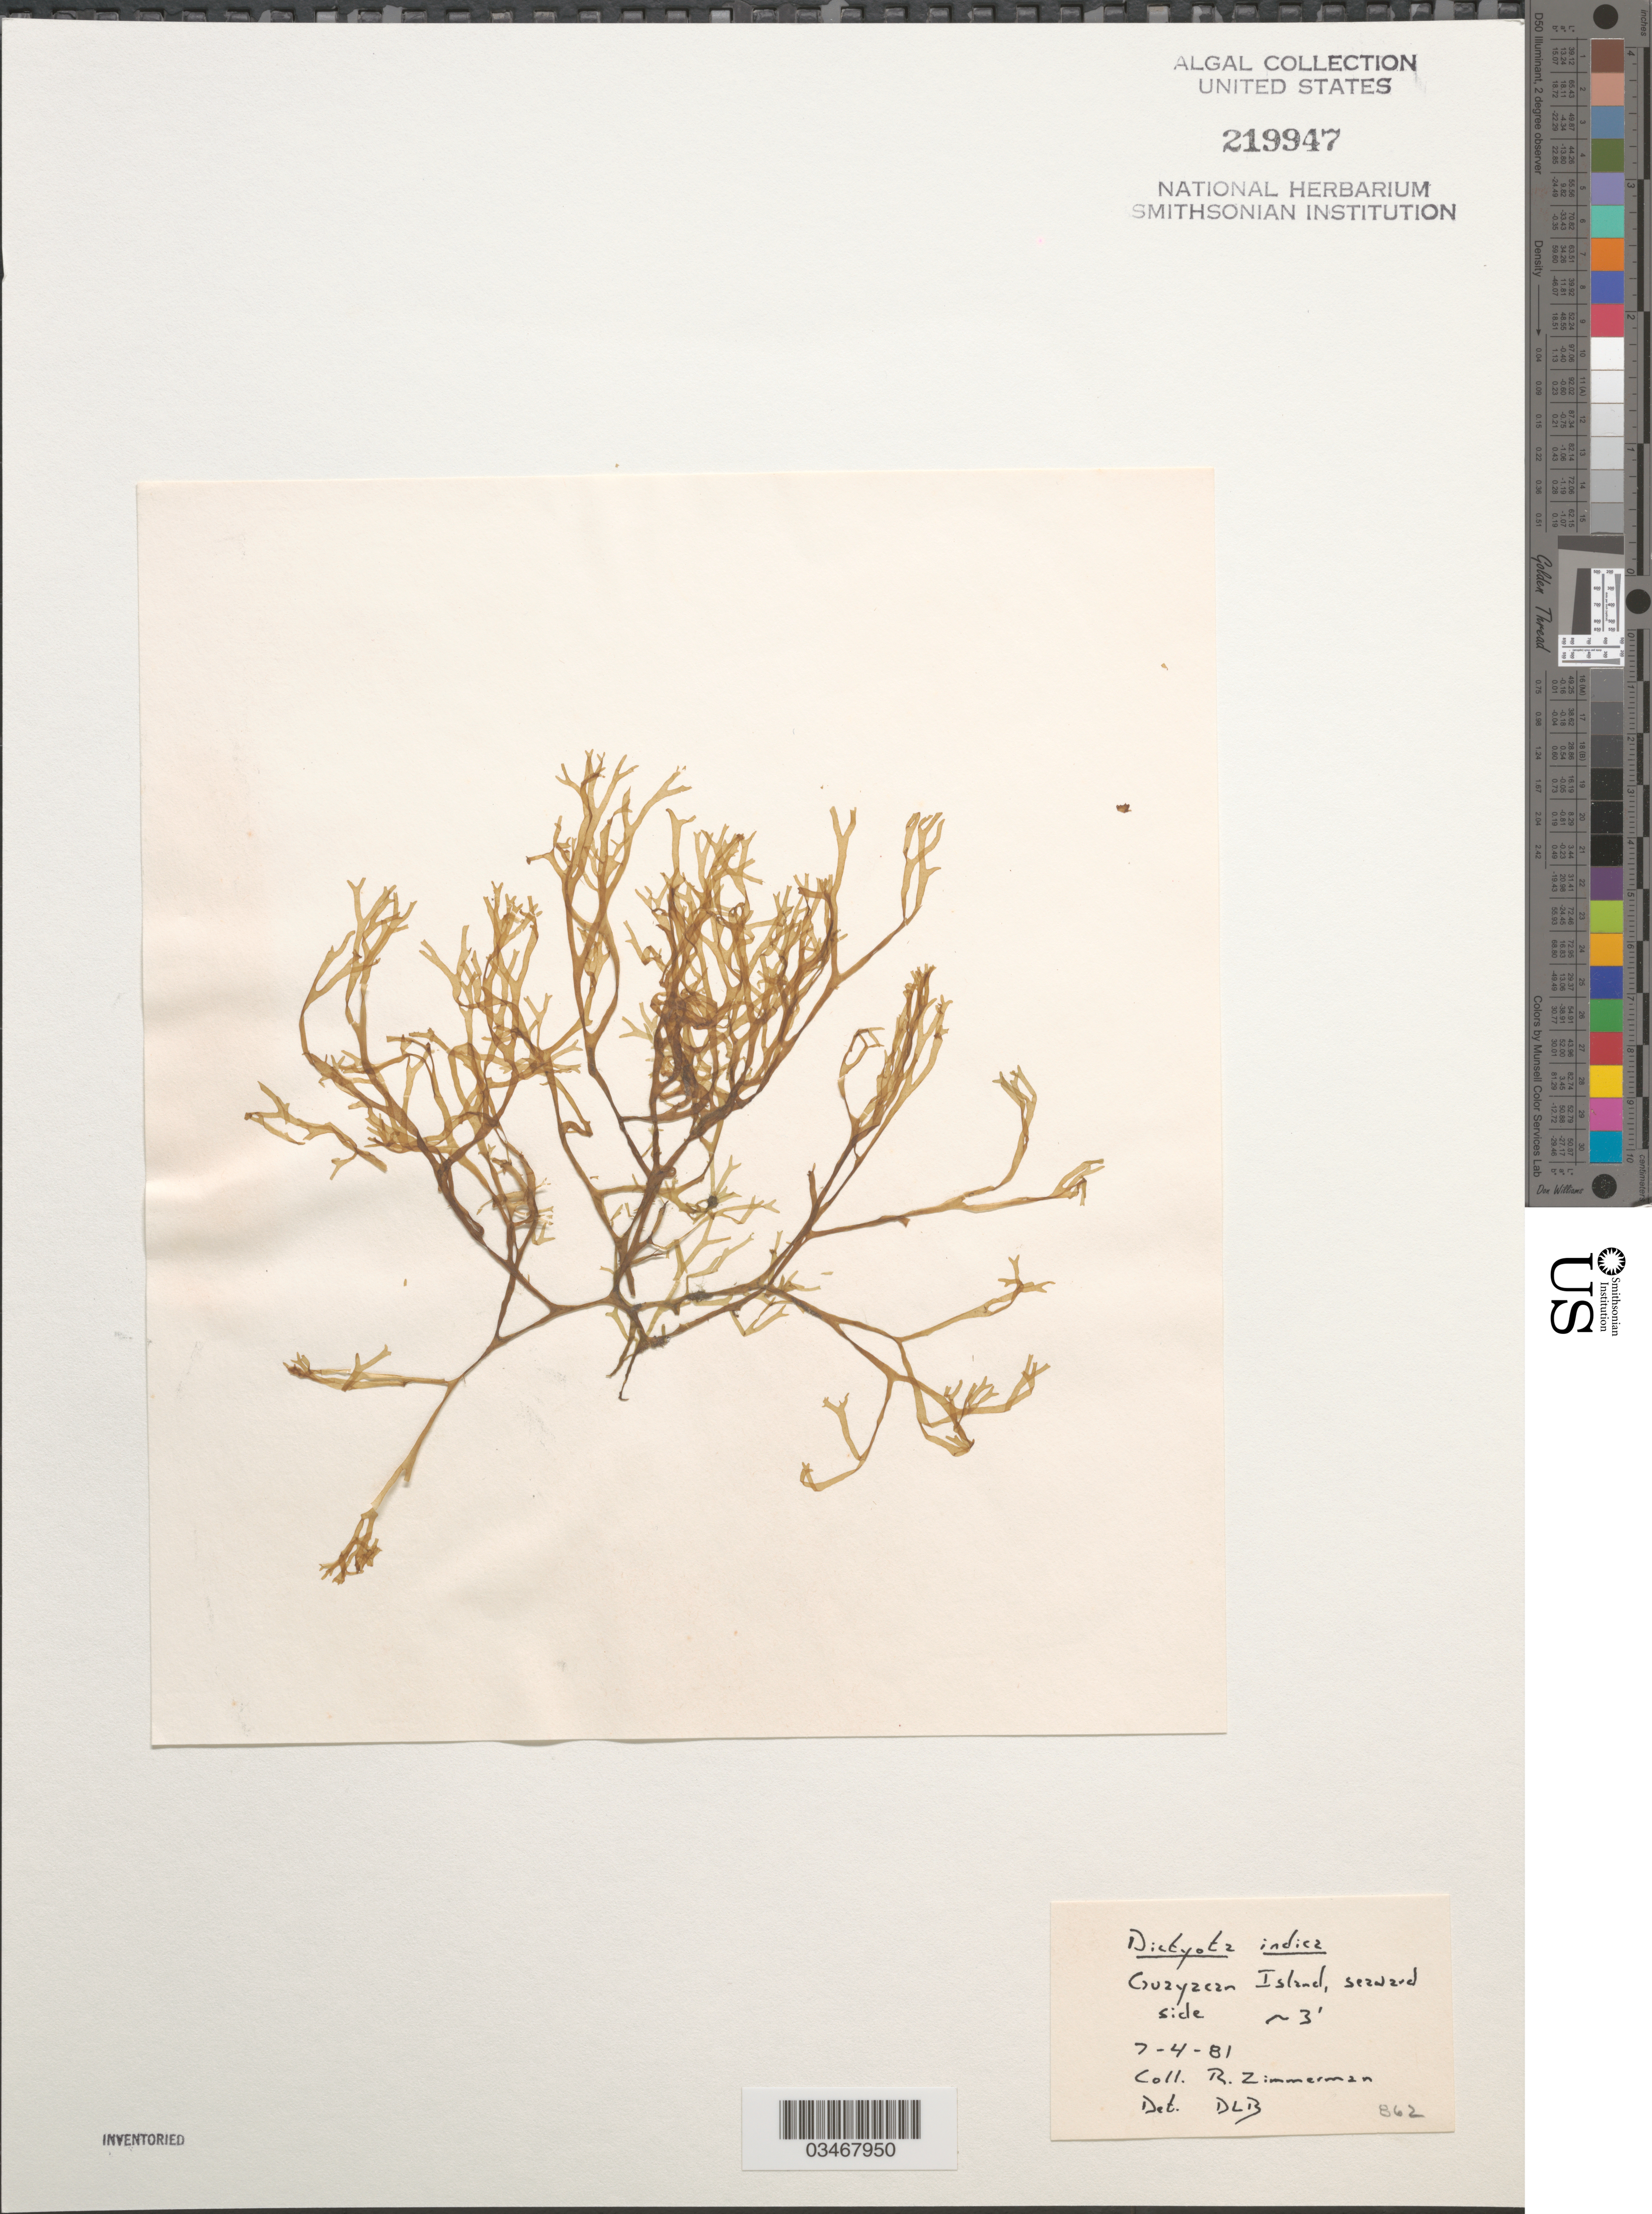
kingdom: Chromista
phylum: Ochrophyta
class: Phaeophyceae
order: Dictyotales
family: Dictyotaceae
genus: Dictyota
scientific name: Dictyota indica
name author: Anand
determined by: Ballantine, D. L.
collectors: R. J. Zimmerman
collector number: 862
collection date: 1981-07-04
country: Puerto Rico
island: Guayacan Island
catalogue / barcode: US 219947